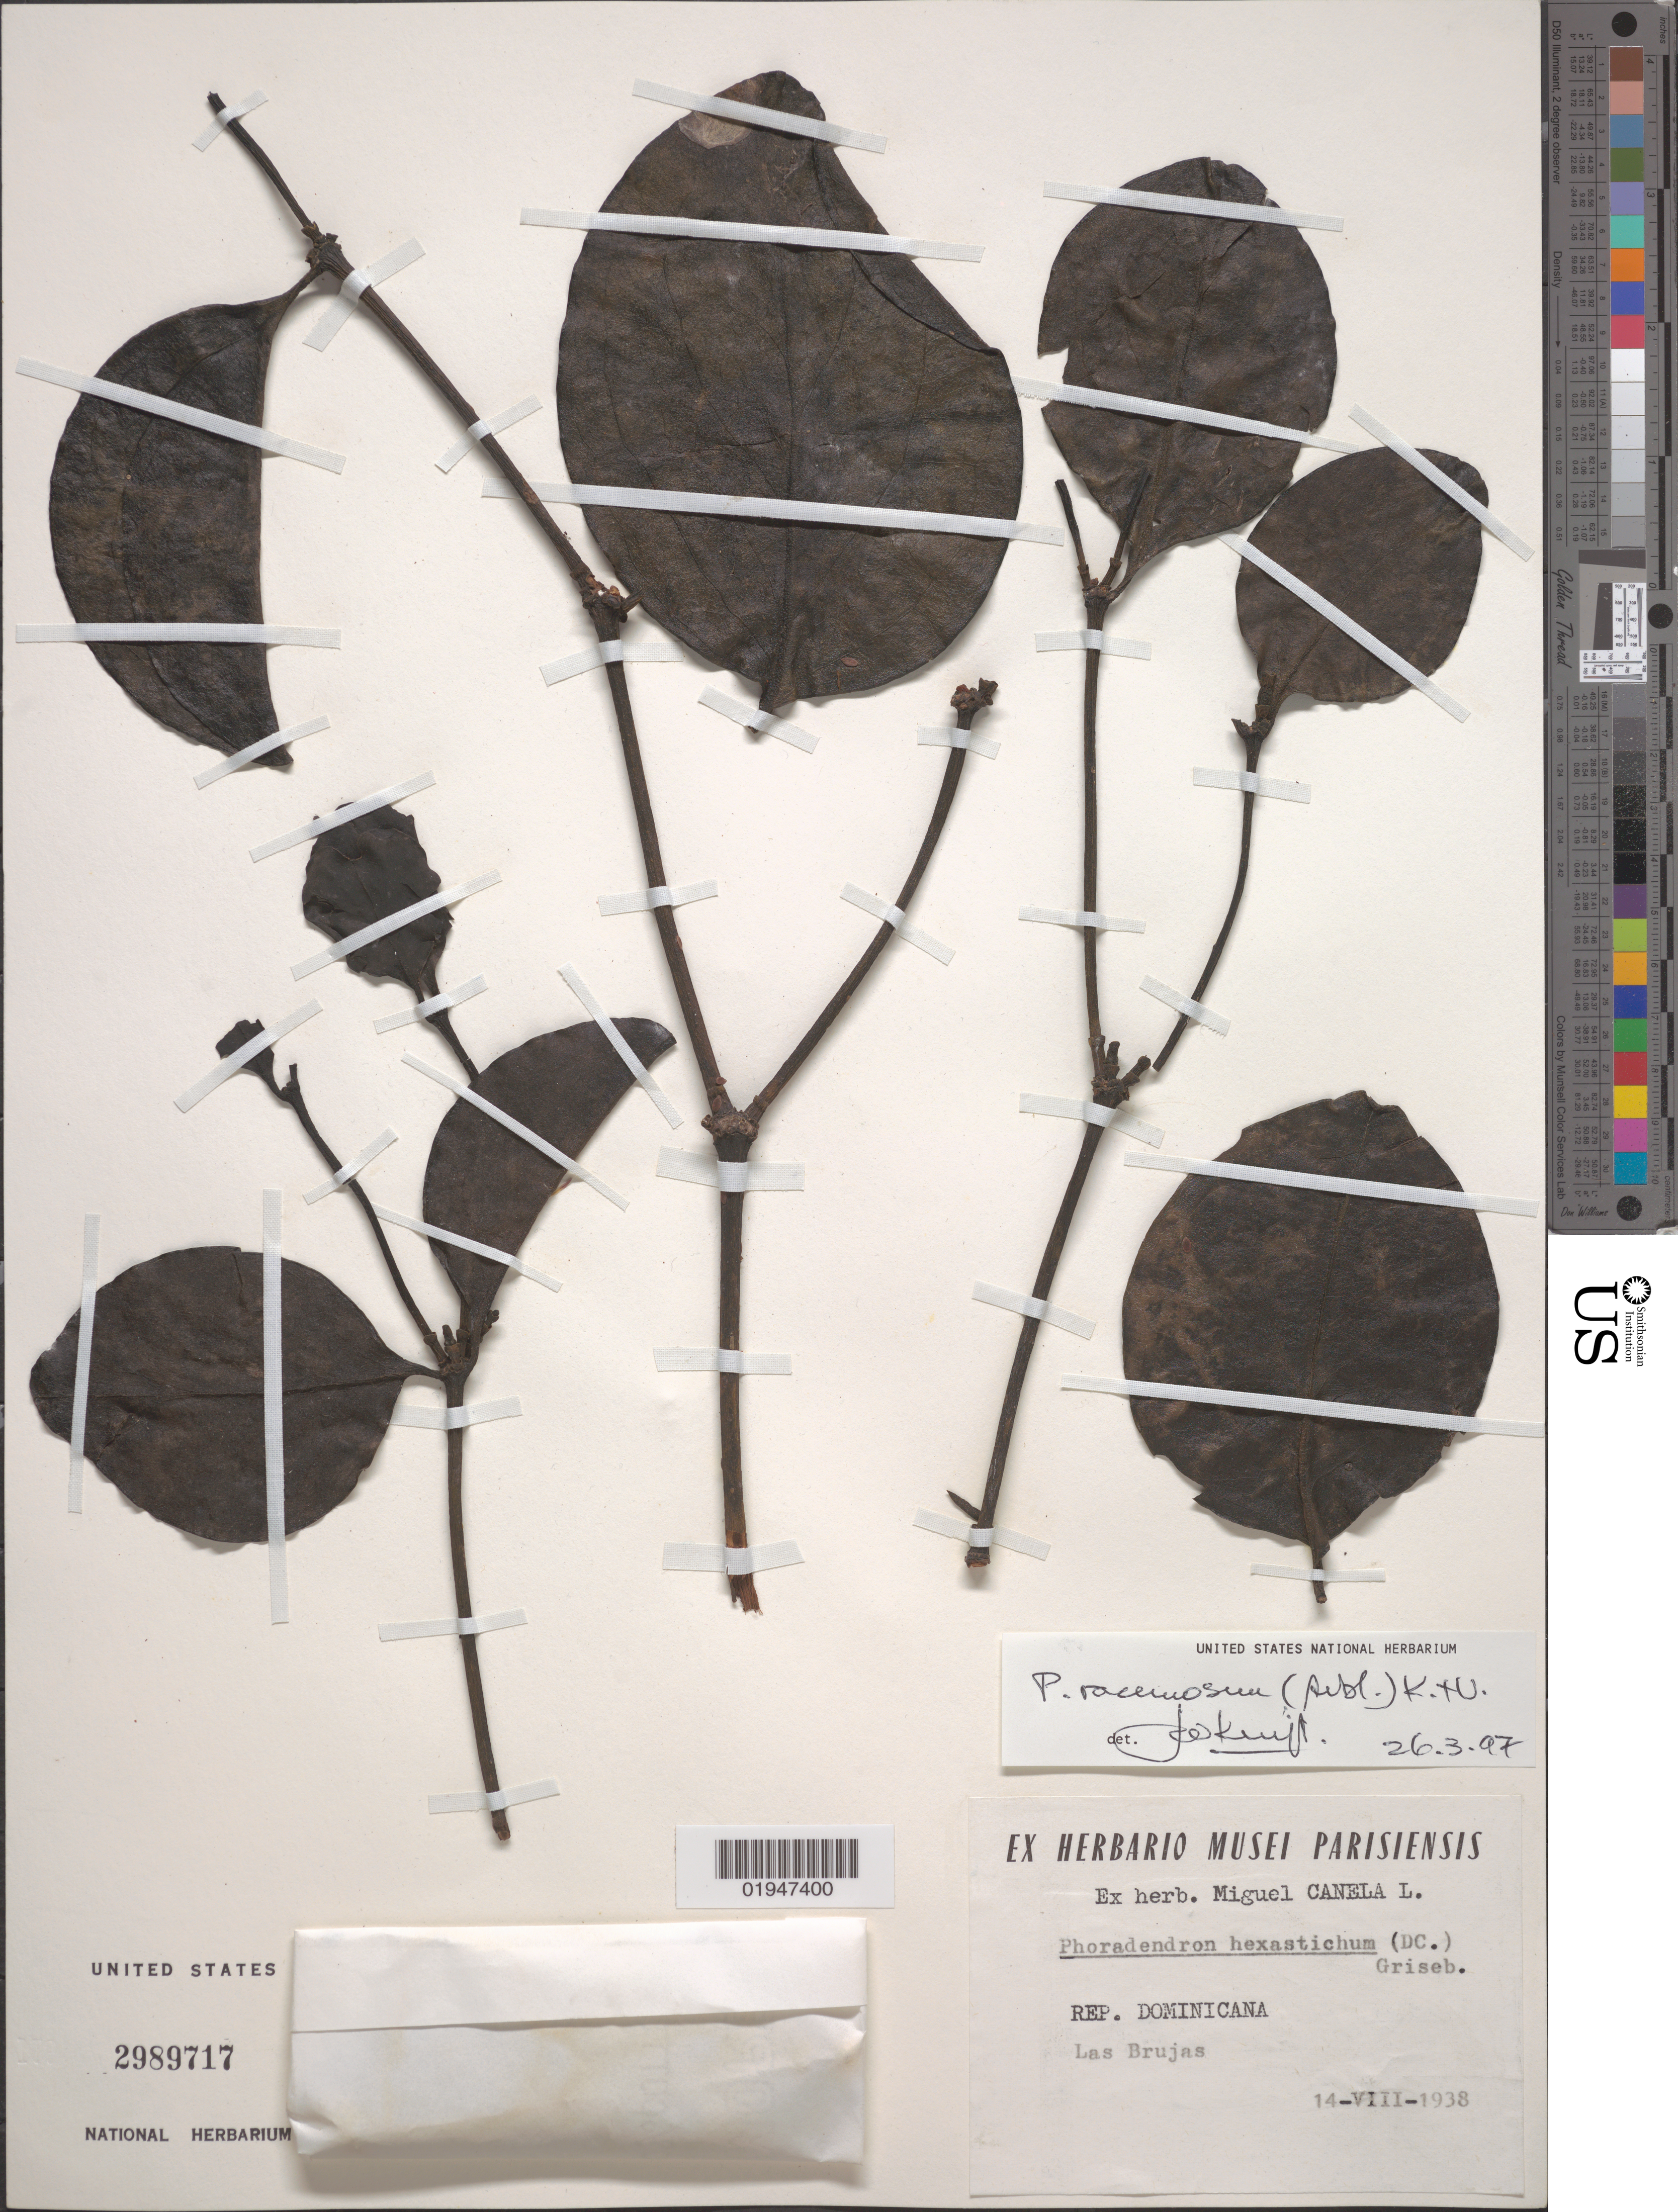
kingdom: Plantae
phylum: Tracheophyta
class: Magnoliopsida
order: Santalales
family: Viscaceae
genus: Phoradendron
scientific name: Phoradendron racemosum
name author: (Aubl.) Krug & Urb.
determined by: Kuijt, Job, (CANADA)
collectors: M. Canela Lazaro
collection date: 1938-08-14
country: Dominican Republic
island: Hispaniola I.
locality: La Brujas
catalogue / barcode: US 2989717